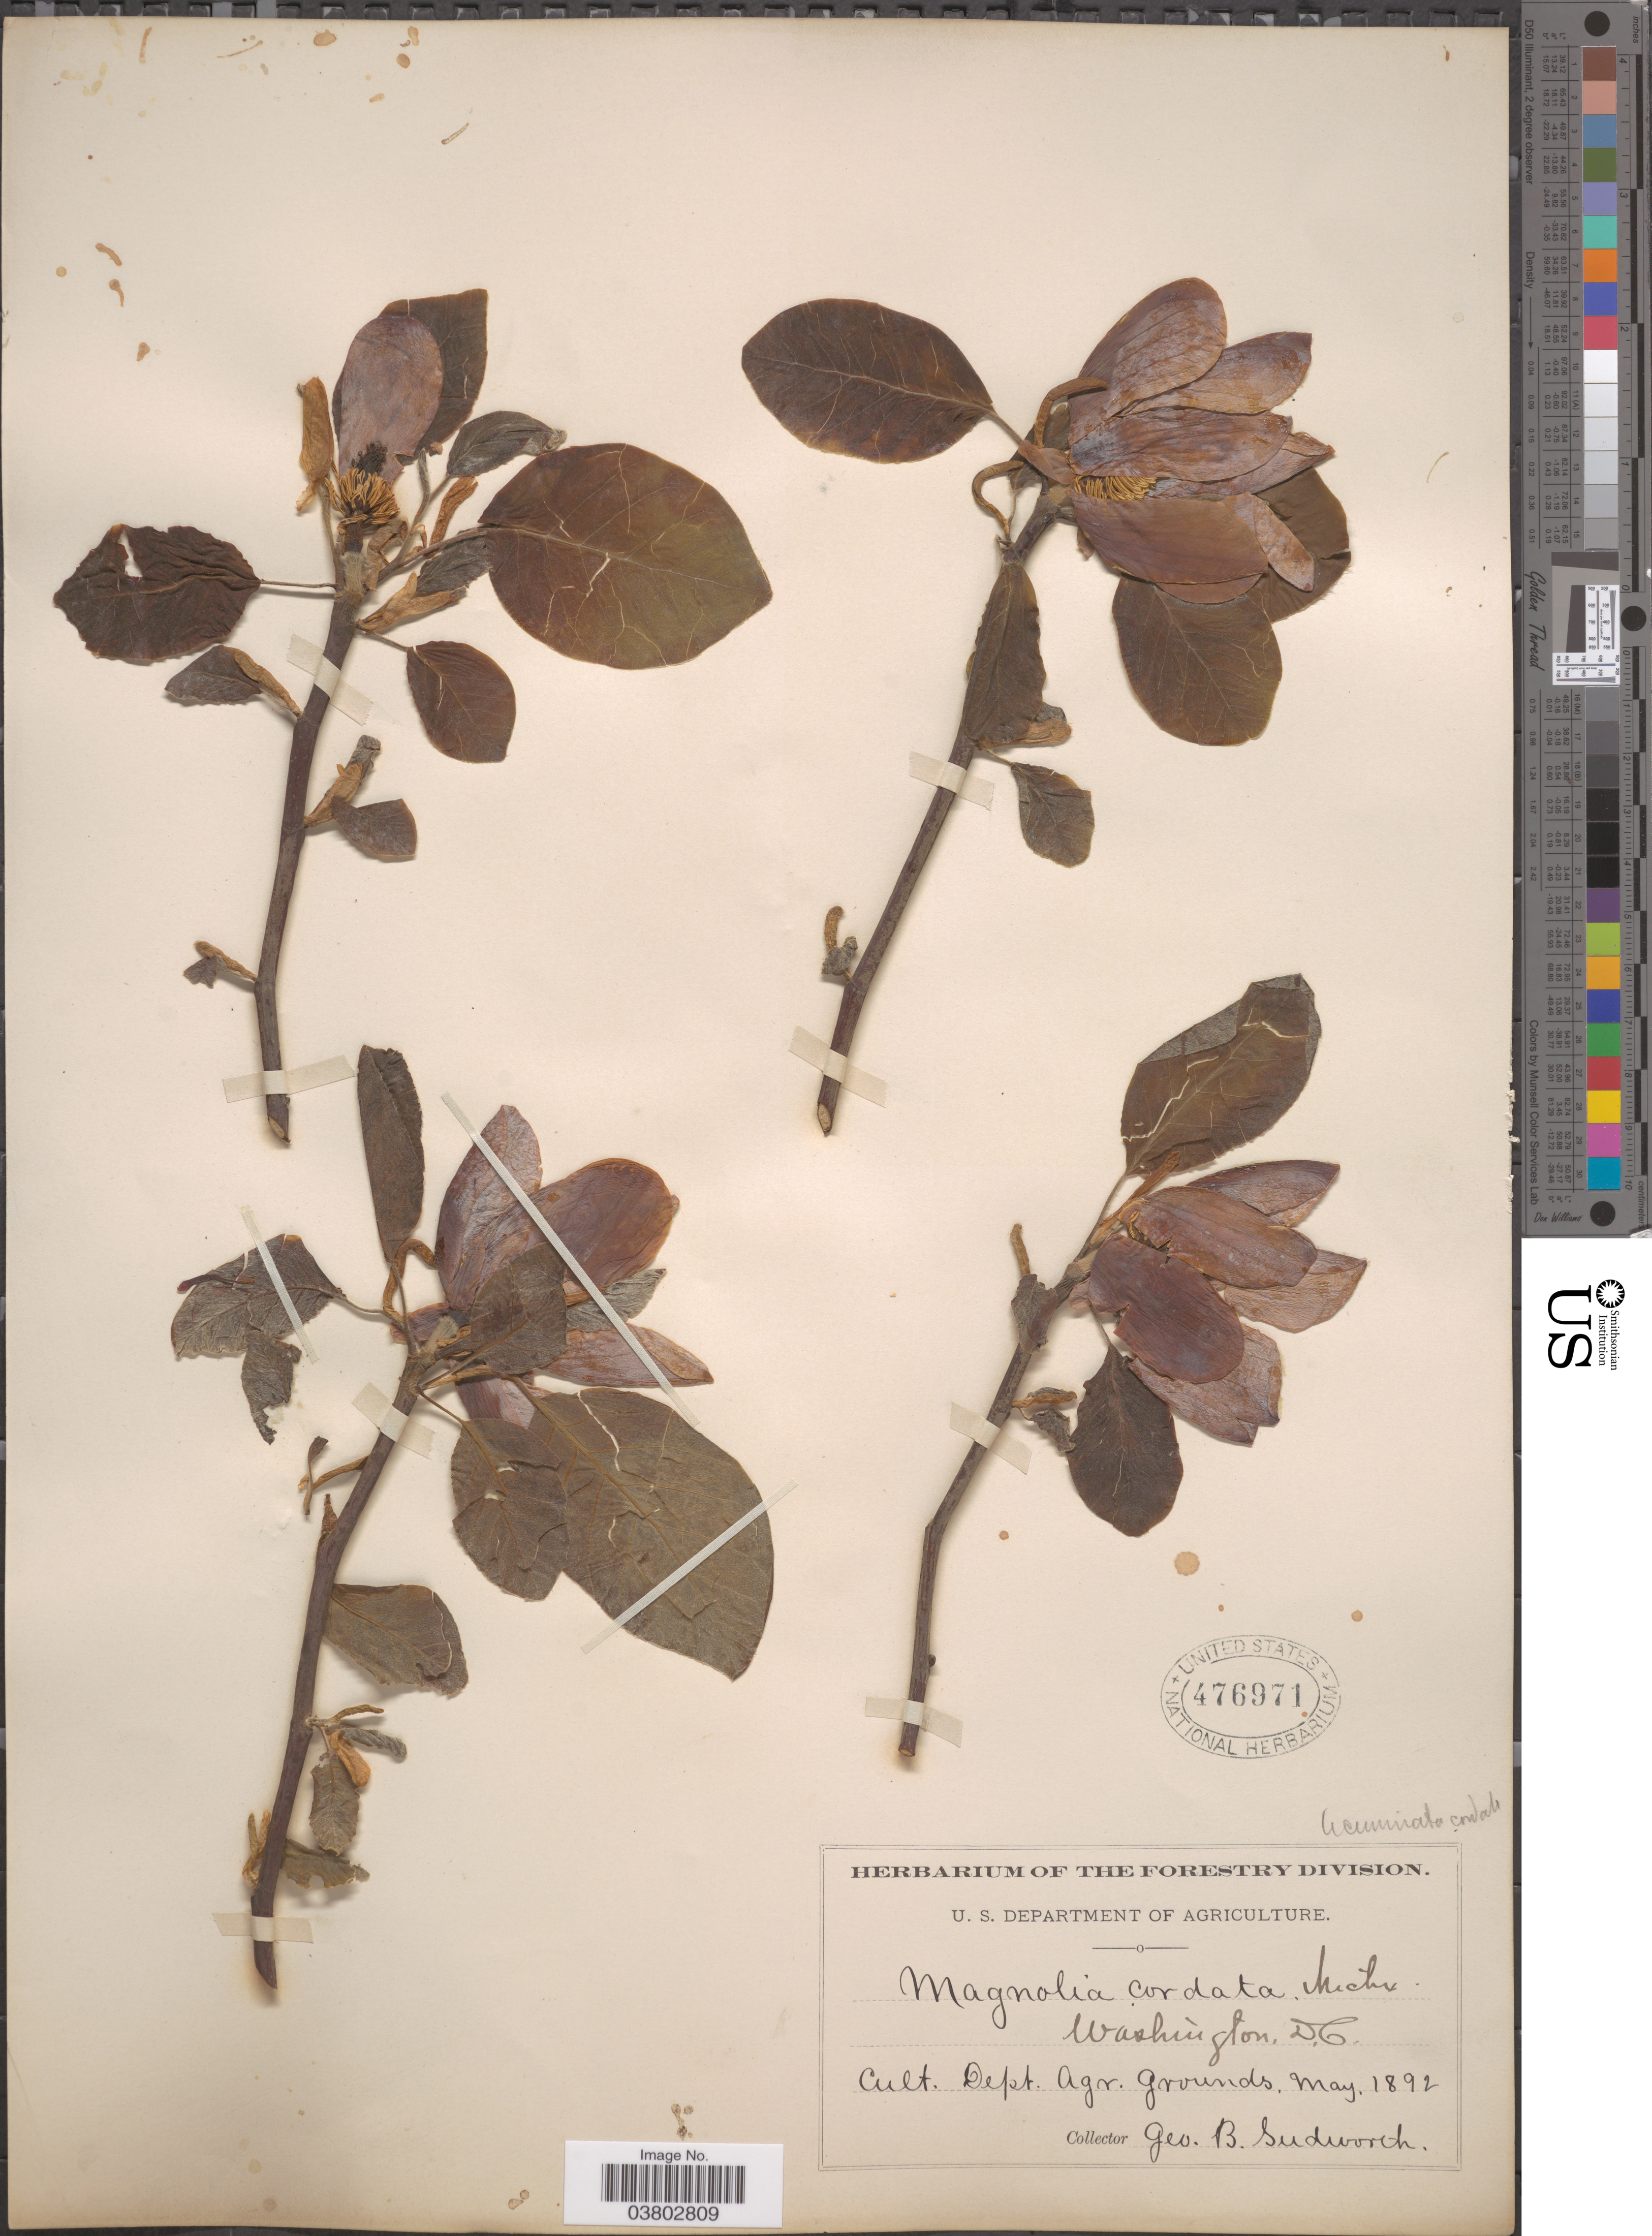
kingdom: Plantae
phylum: Tracheophyta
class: Magnoliopsida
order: Magnoliales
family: Magnoliaceae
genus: Magnolia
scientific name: Magnolia cordata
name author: Michx.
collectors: G. B. Sudworth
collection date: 1892-05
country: United States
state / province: District of Columbia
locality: Washington. Dept. Agr. Grounds.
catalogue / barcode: US 476971